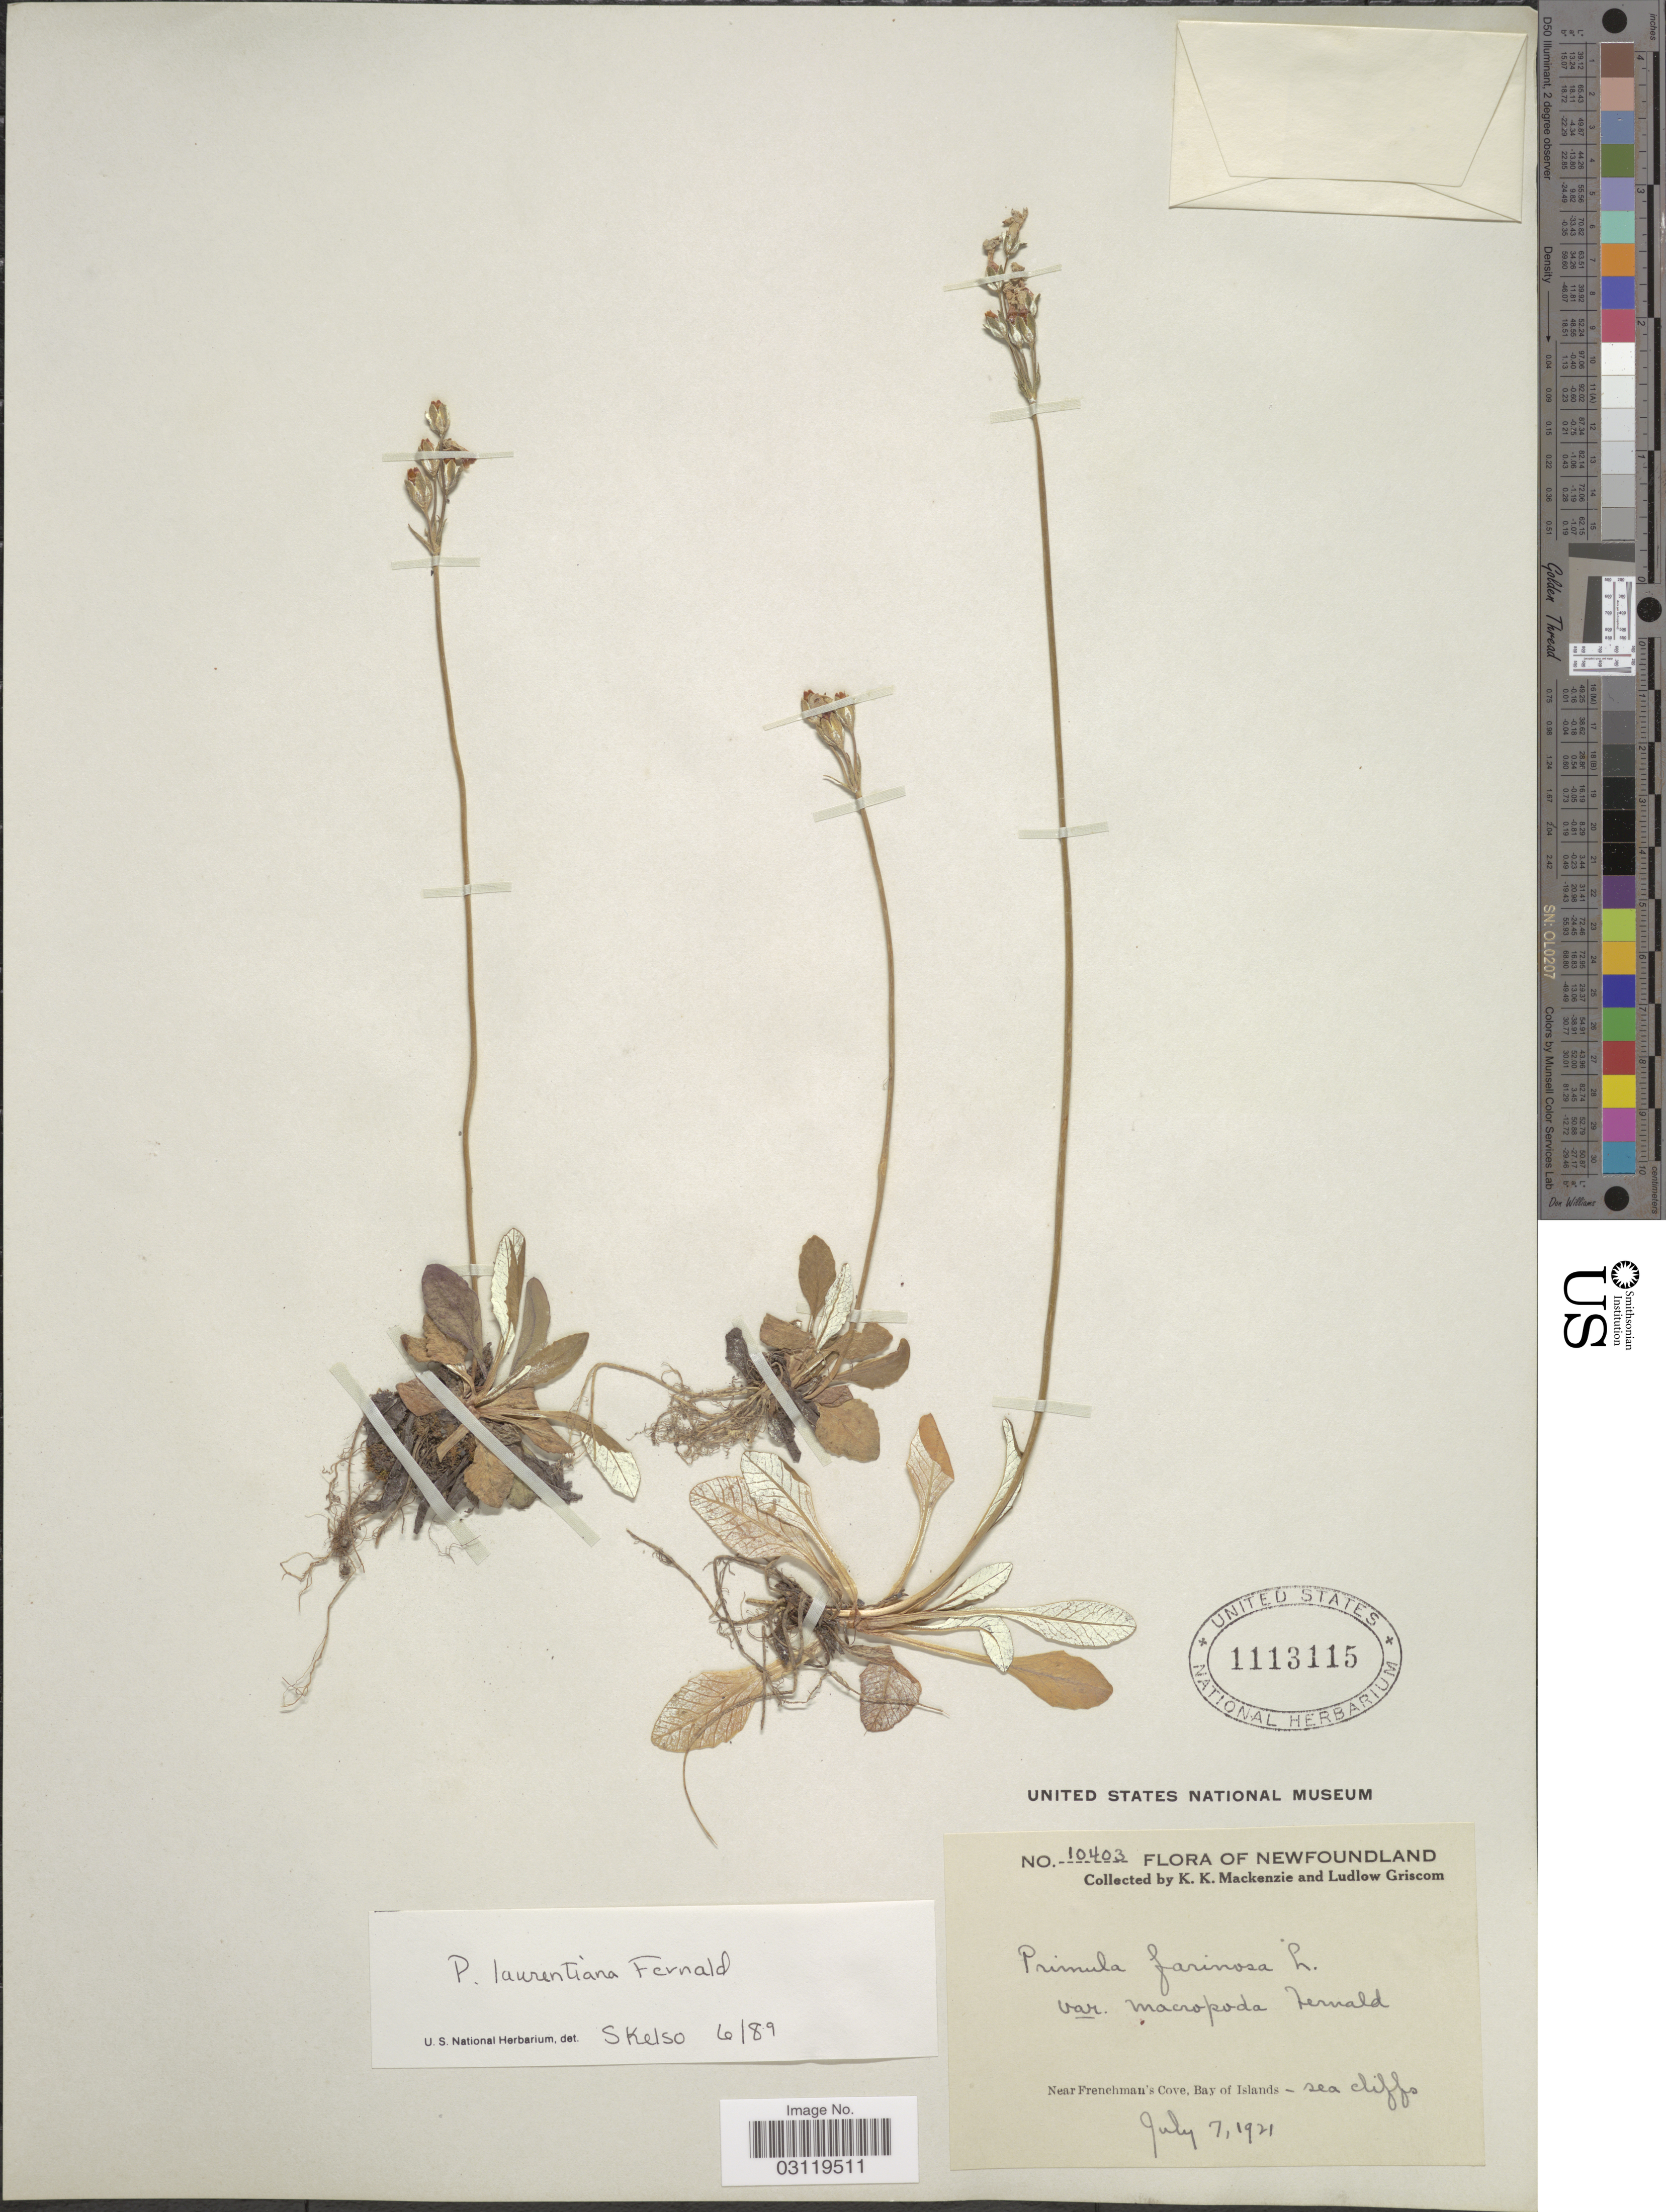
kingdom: Plantae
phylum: Tracheophyta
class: Magnoliopsida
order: Ericales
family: Primulaceae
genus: Primula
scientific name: Primula laurentiana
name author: Fernald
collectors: K. K. Mackenzie & L. Griscom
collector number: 10403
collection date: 1921-07-07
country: Canada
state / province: Newfoundland and Labrador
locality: Near Frenchman's Cove, Bay of Islands.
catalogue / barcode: US 1113115